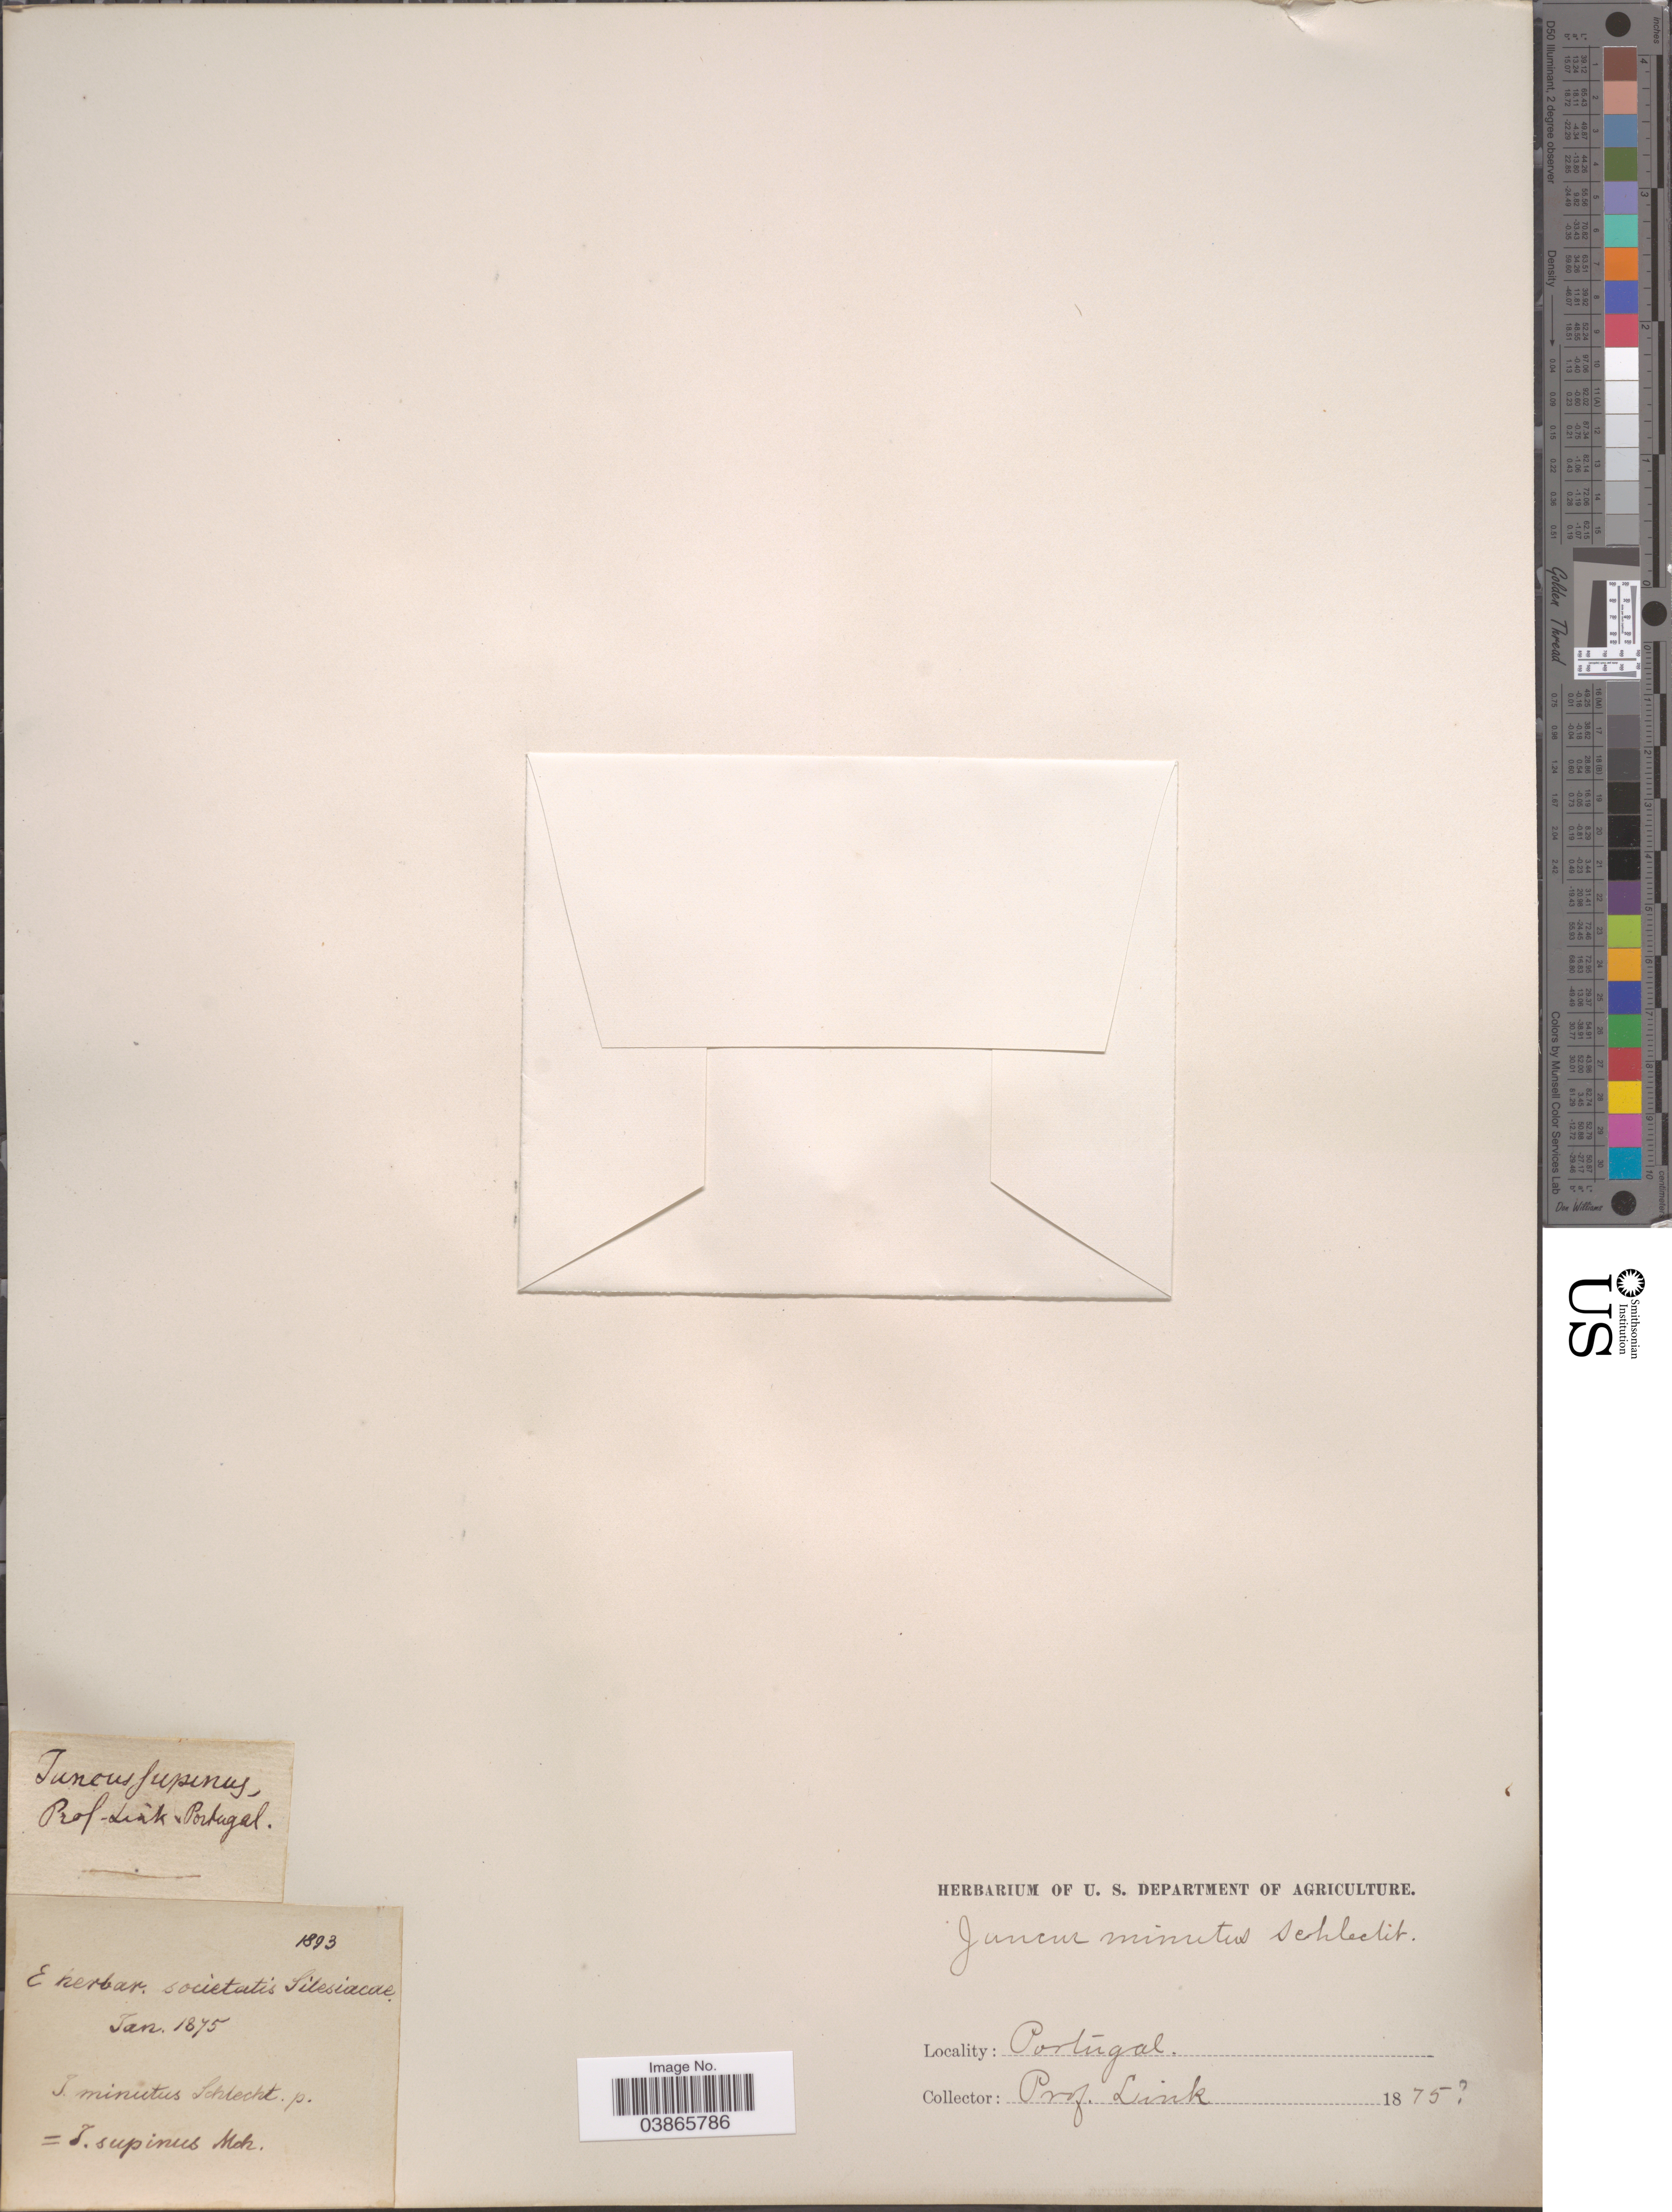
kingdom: Plantae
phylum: Tracheophyta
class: Liliopsida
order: Poales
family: Juncaceae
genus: Juncus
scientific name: Juncus supinus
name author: Moench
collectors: Prof. Link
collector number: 1893?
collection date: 1875-01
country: Portugal